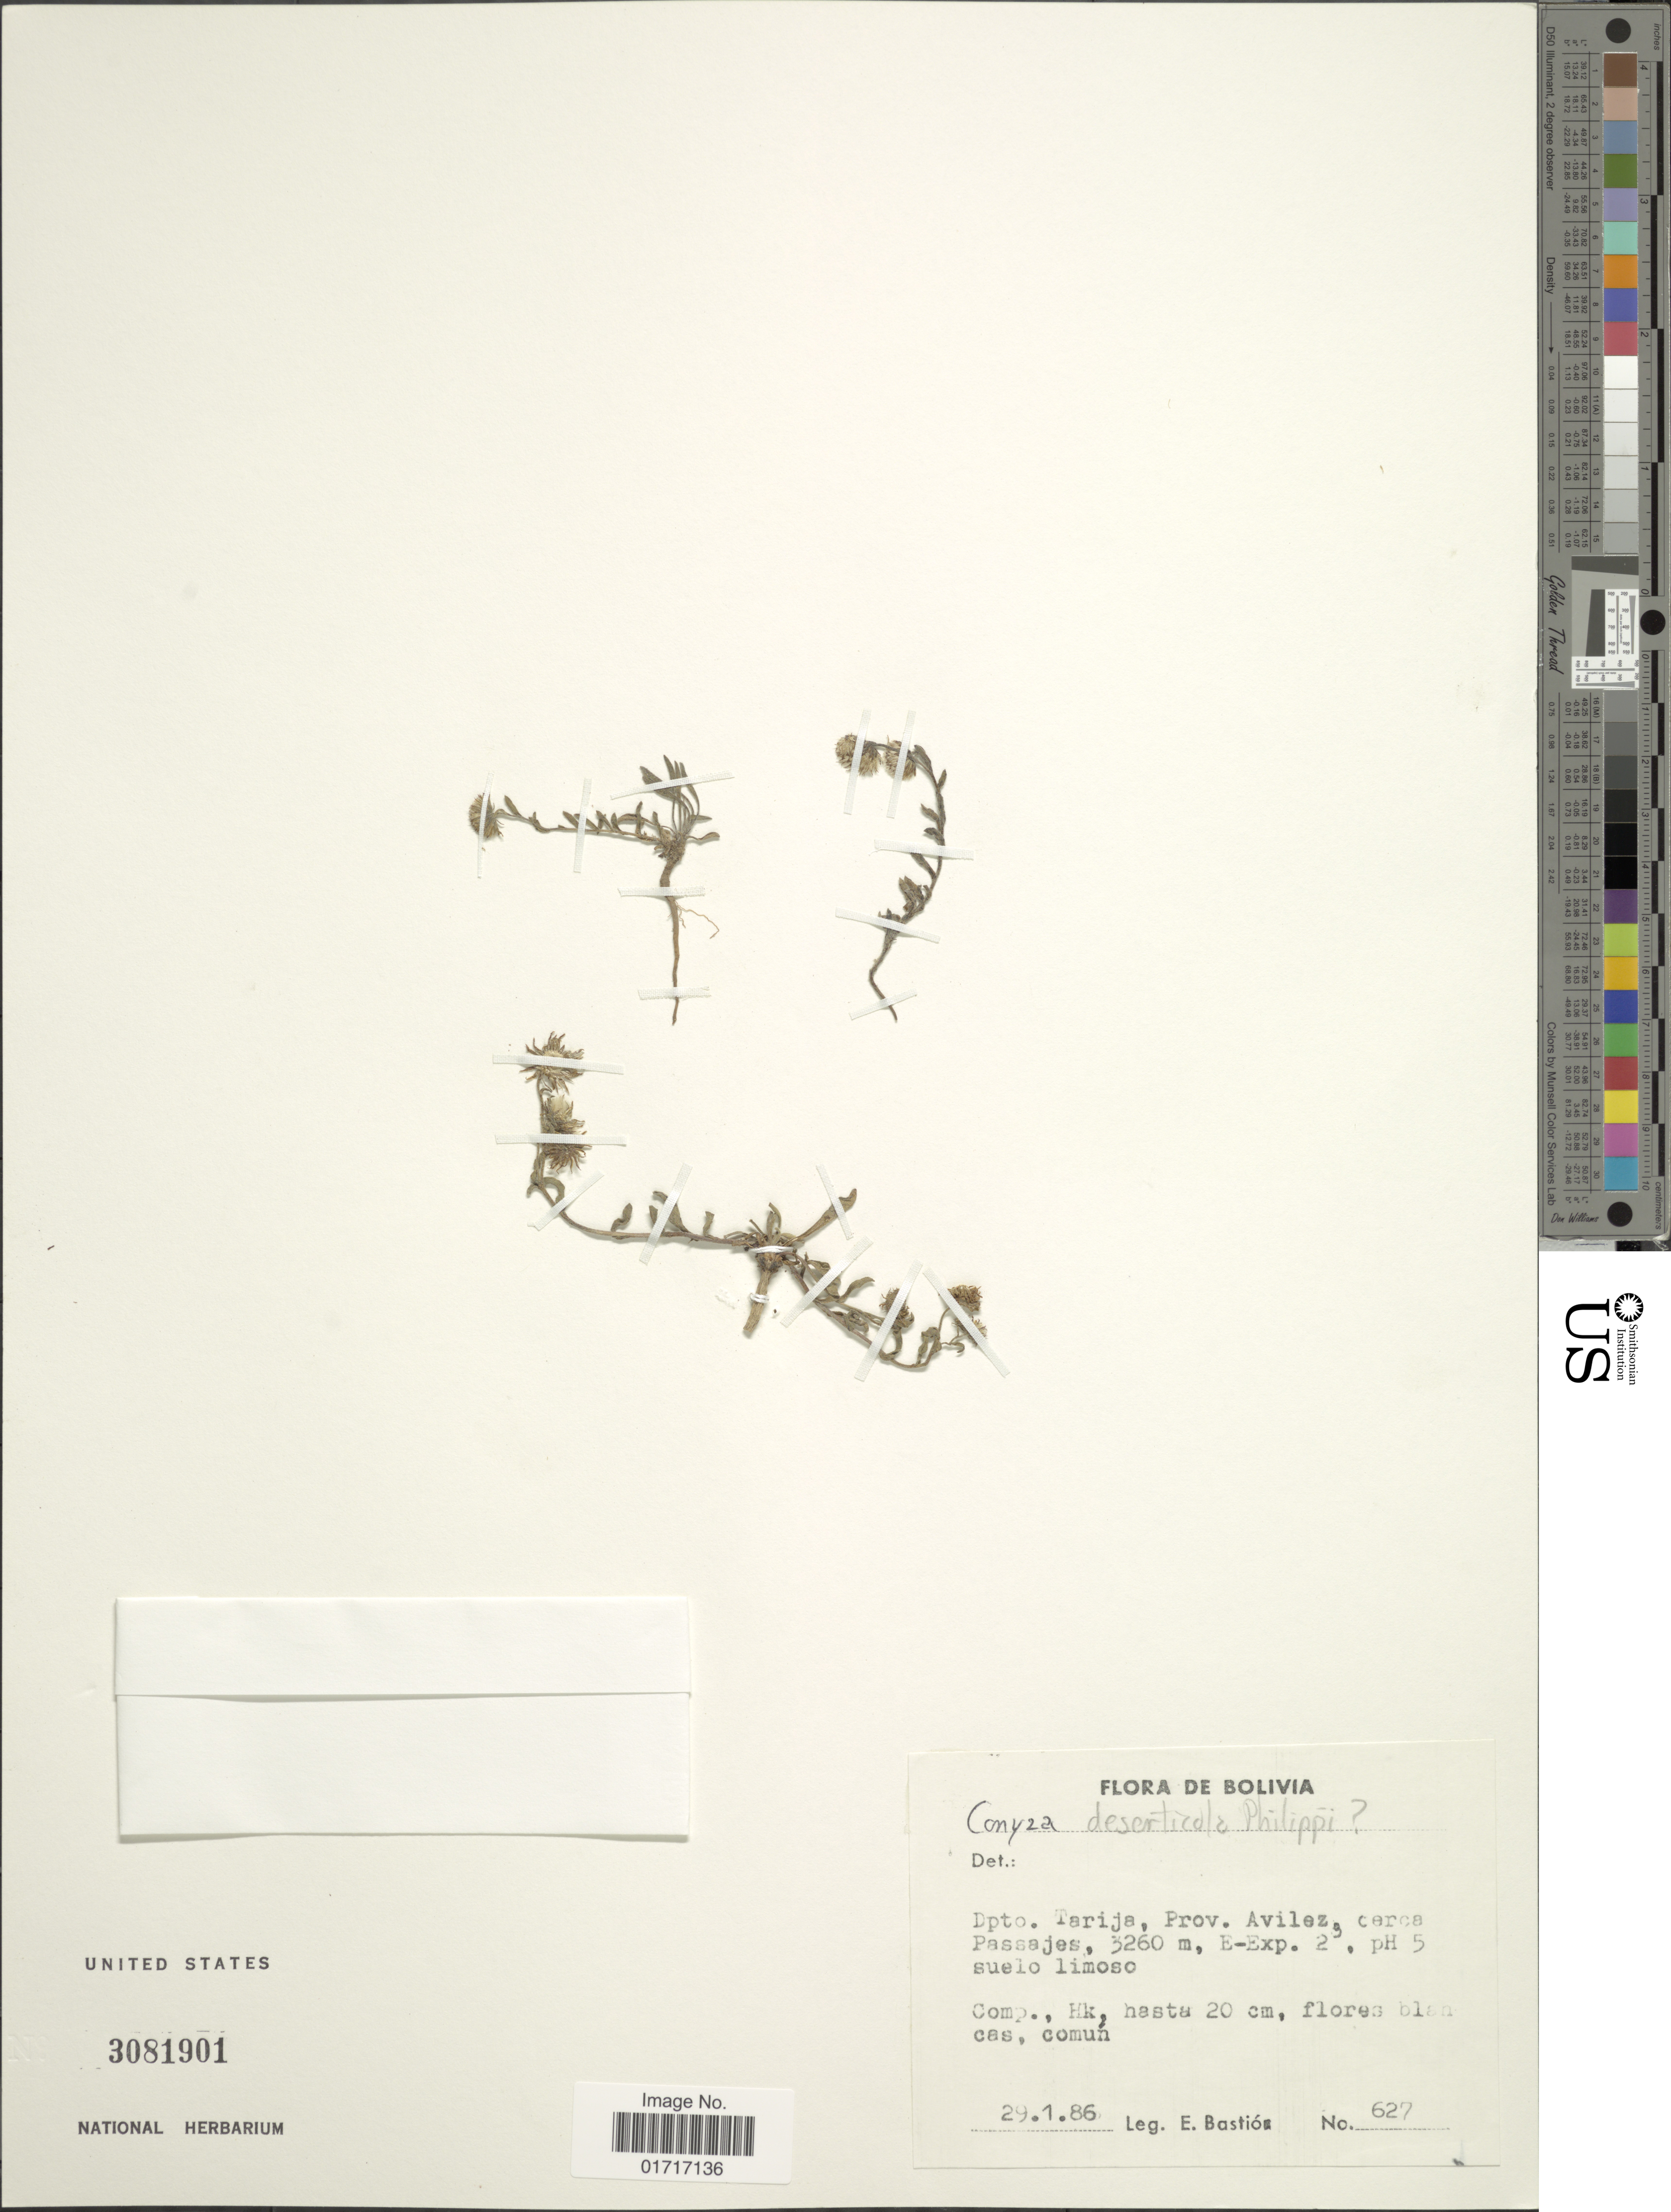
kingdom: Plantae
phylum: Tracheophyta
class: Magnoliopsida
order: Asterales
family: Asteraceae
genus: Conyza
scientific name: Conyza deserticola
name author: Phil.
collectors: E. Bastion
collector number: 627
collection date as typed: Transcribed d/m/y: 29/1/86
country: Bolivia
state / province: Tarija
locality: Dpto. Tarijo. Prov. Avilez, cerca Passajes.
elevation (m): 3260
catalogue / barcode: US 3081901